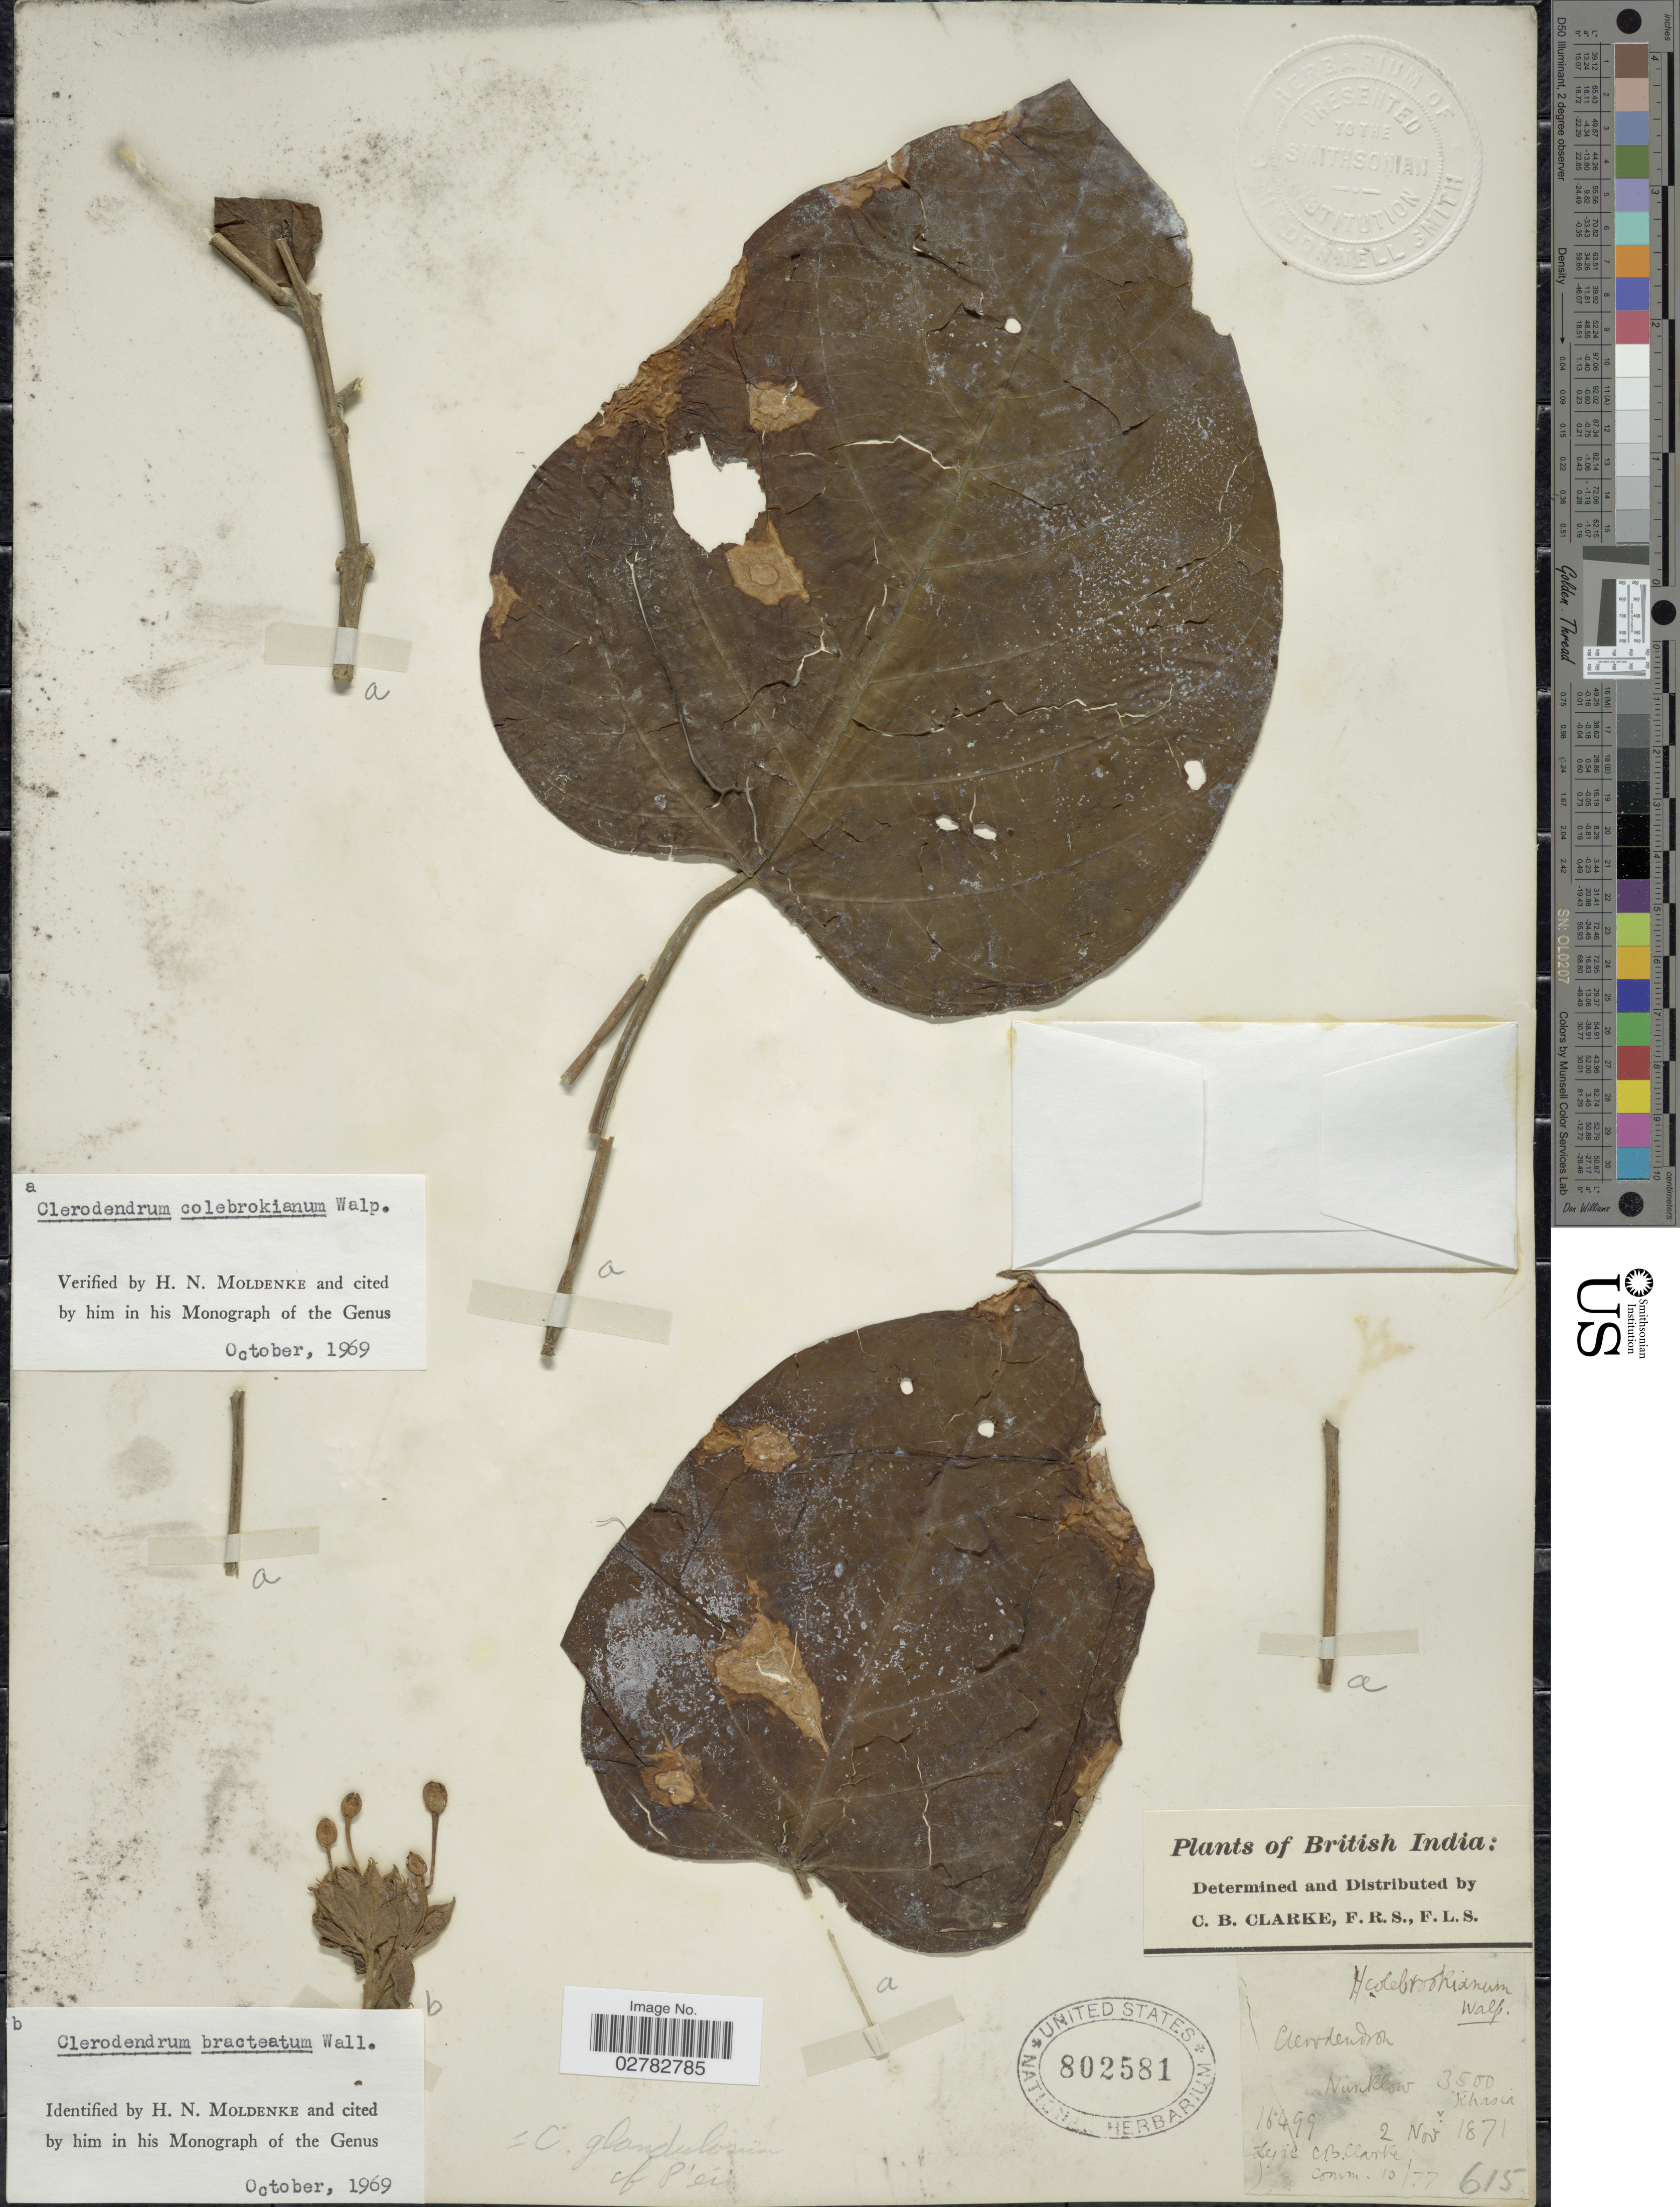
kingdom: Plantae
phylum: Tracheophyta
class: Magnoliopsida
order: Lamiales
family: Lamiaceae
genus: Clerodendrum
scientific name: Clerodendrum bracteatum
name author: Wall. ex Walp.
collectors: C. B. Clarke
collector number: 16499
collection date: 1871-11-02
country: India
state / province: Meghalaya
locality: British India. Nanklow. Khasia.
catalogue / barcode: US 802581